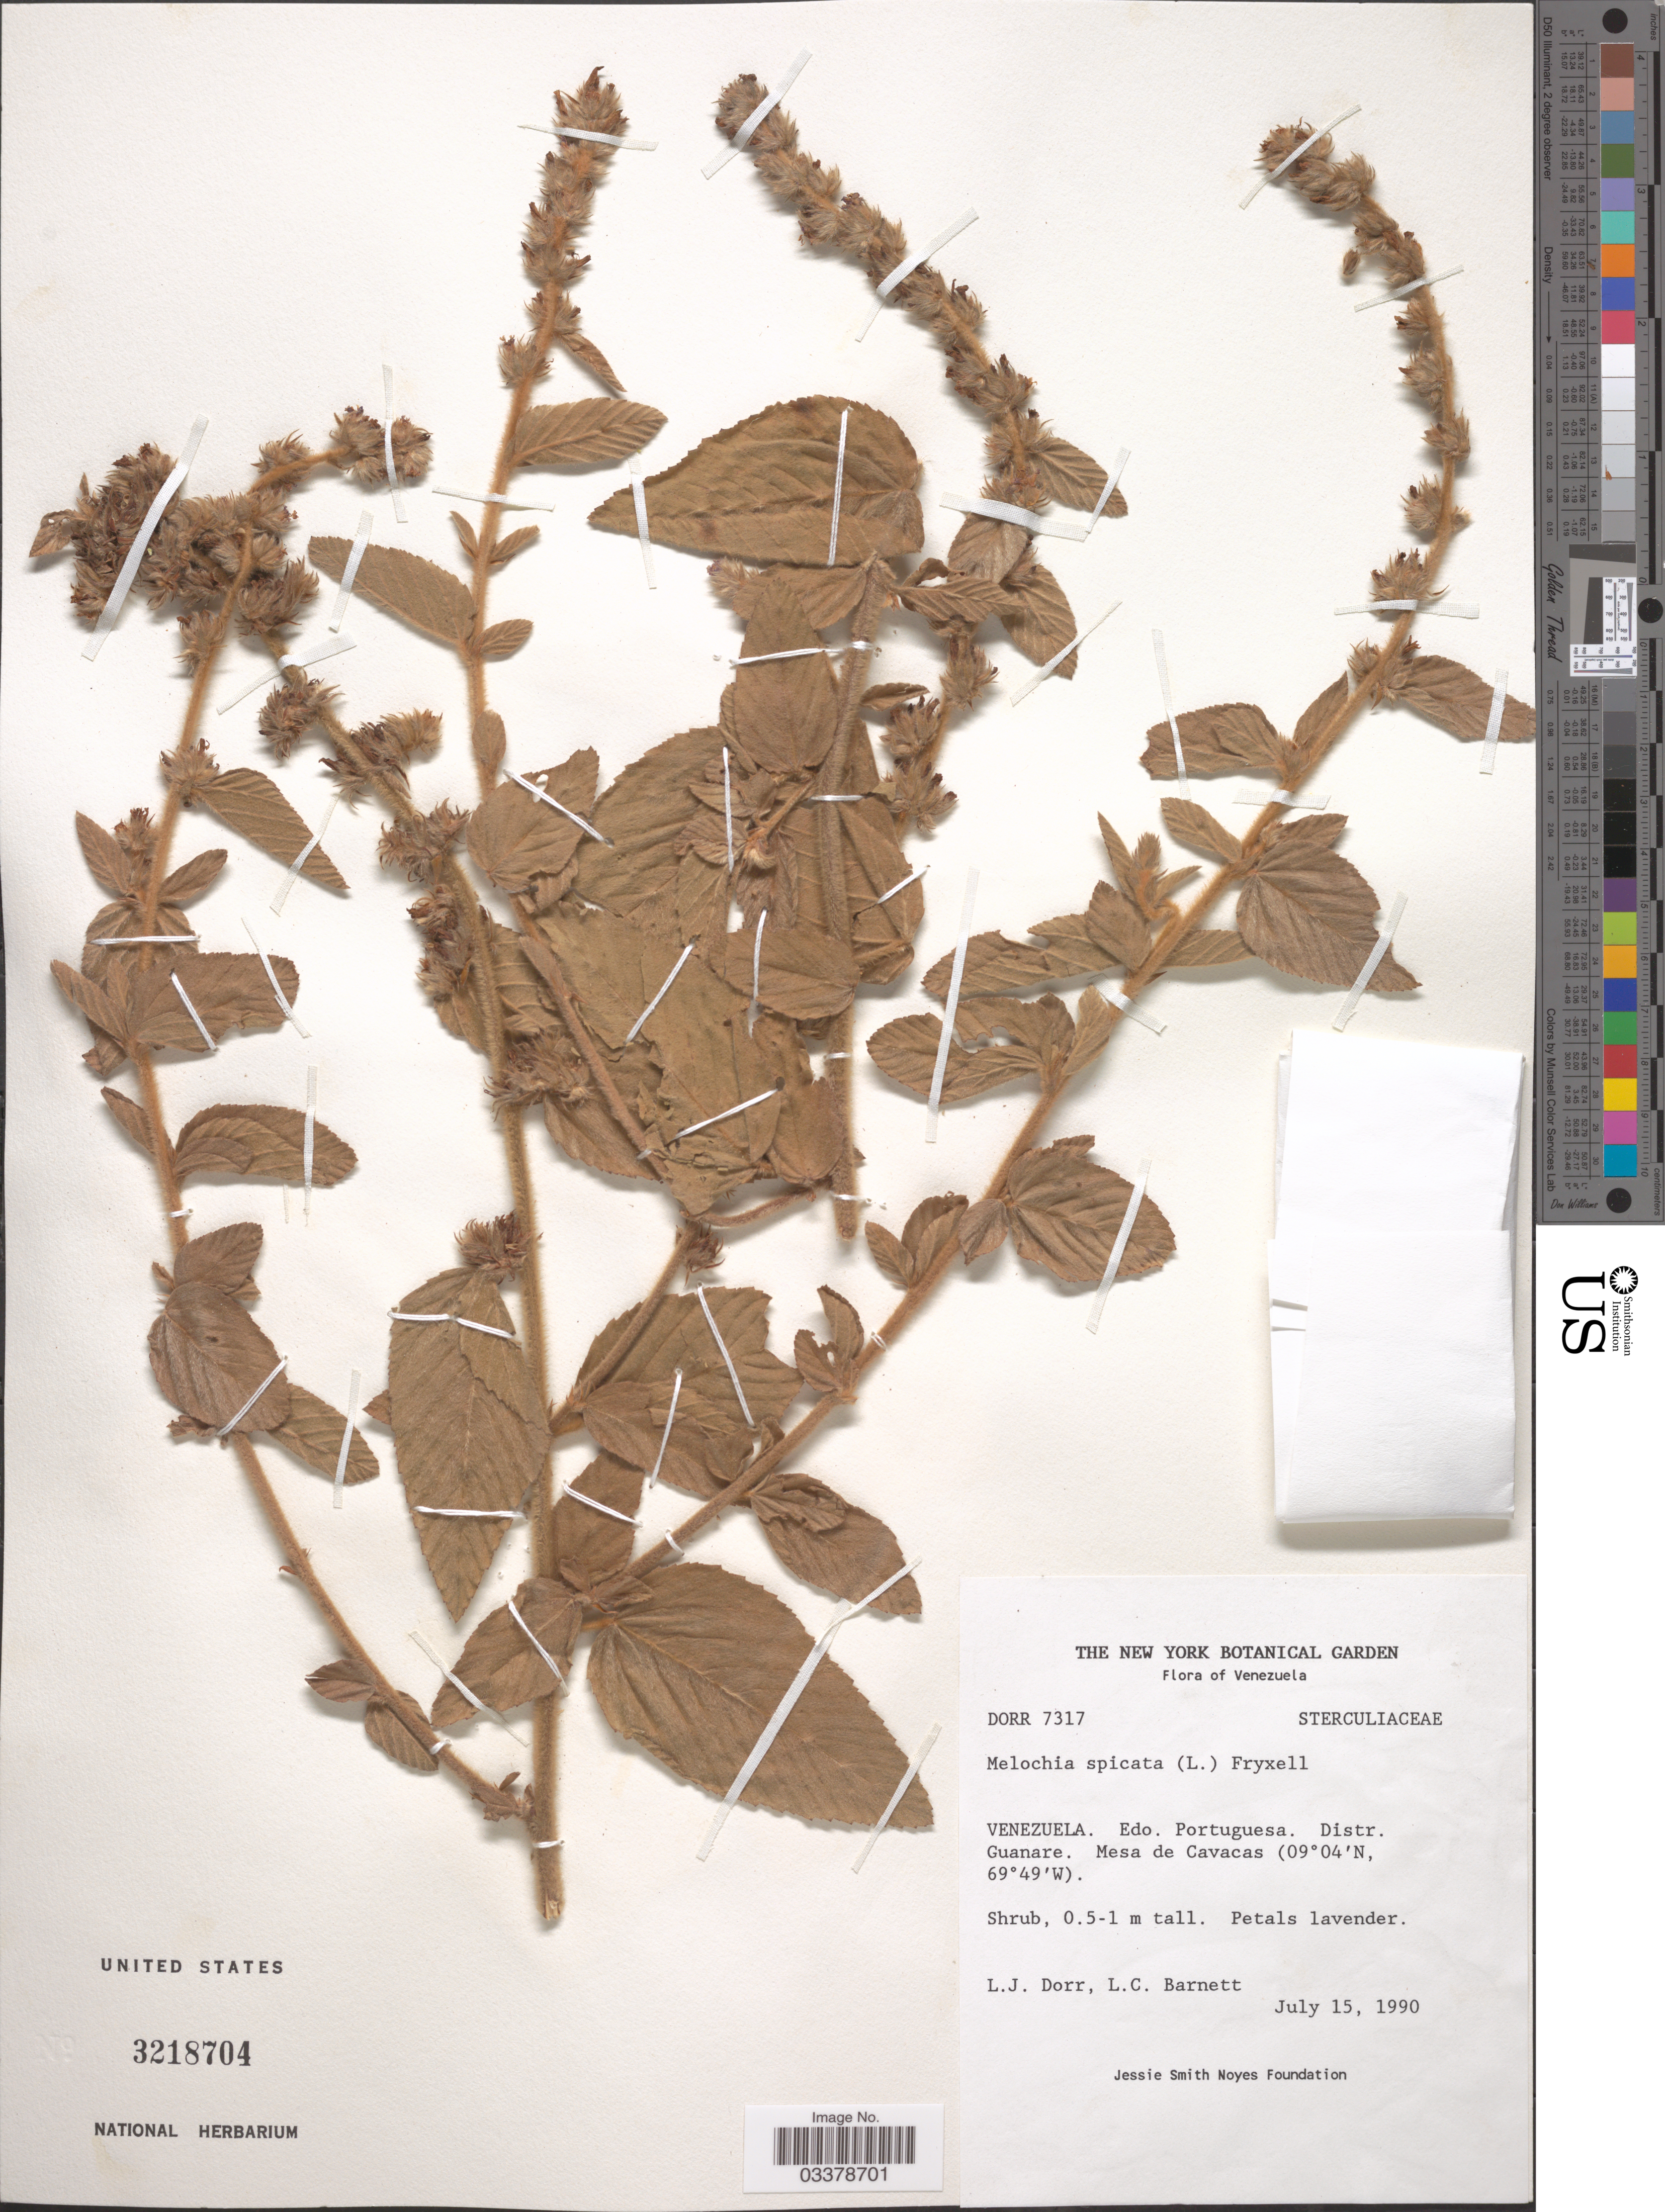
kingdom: Plantae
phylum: Tracheophyta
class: Magnoliopsida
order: Malvales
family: Malvaceae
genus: Melochia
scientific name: Melochia spicata var. spicata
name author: (L.) Fryxell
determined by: Dorr, L. J., (BOT), Smithsonian Institution - National Museum of Natural History (UNITED STATES)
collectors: L. J. Dorr & L. C. Barnett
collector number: DORR 7317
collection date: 1990-07-15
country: Venezuela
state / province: Portuguesa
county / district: Guanare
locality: Mesa de Cavacas.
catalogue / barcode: US 3218704